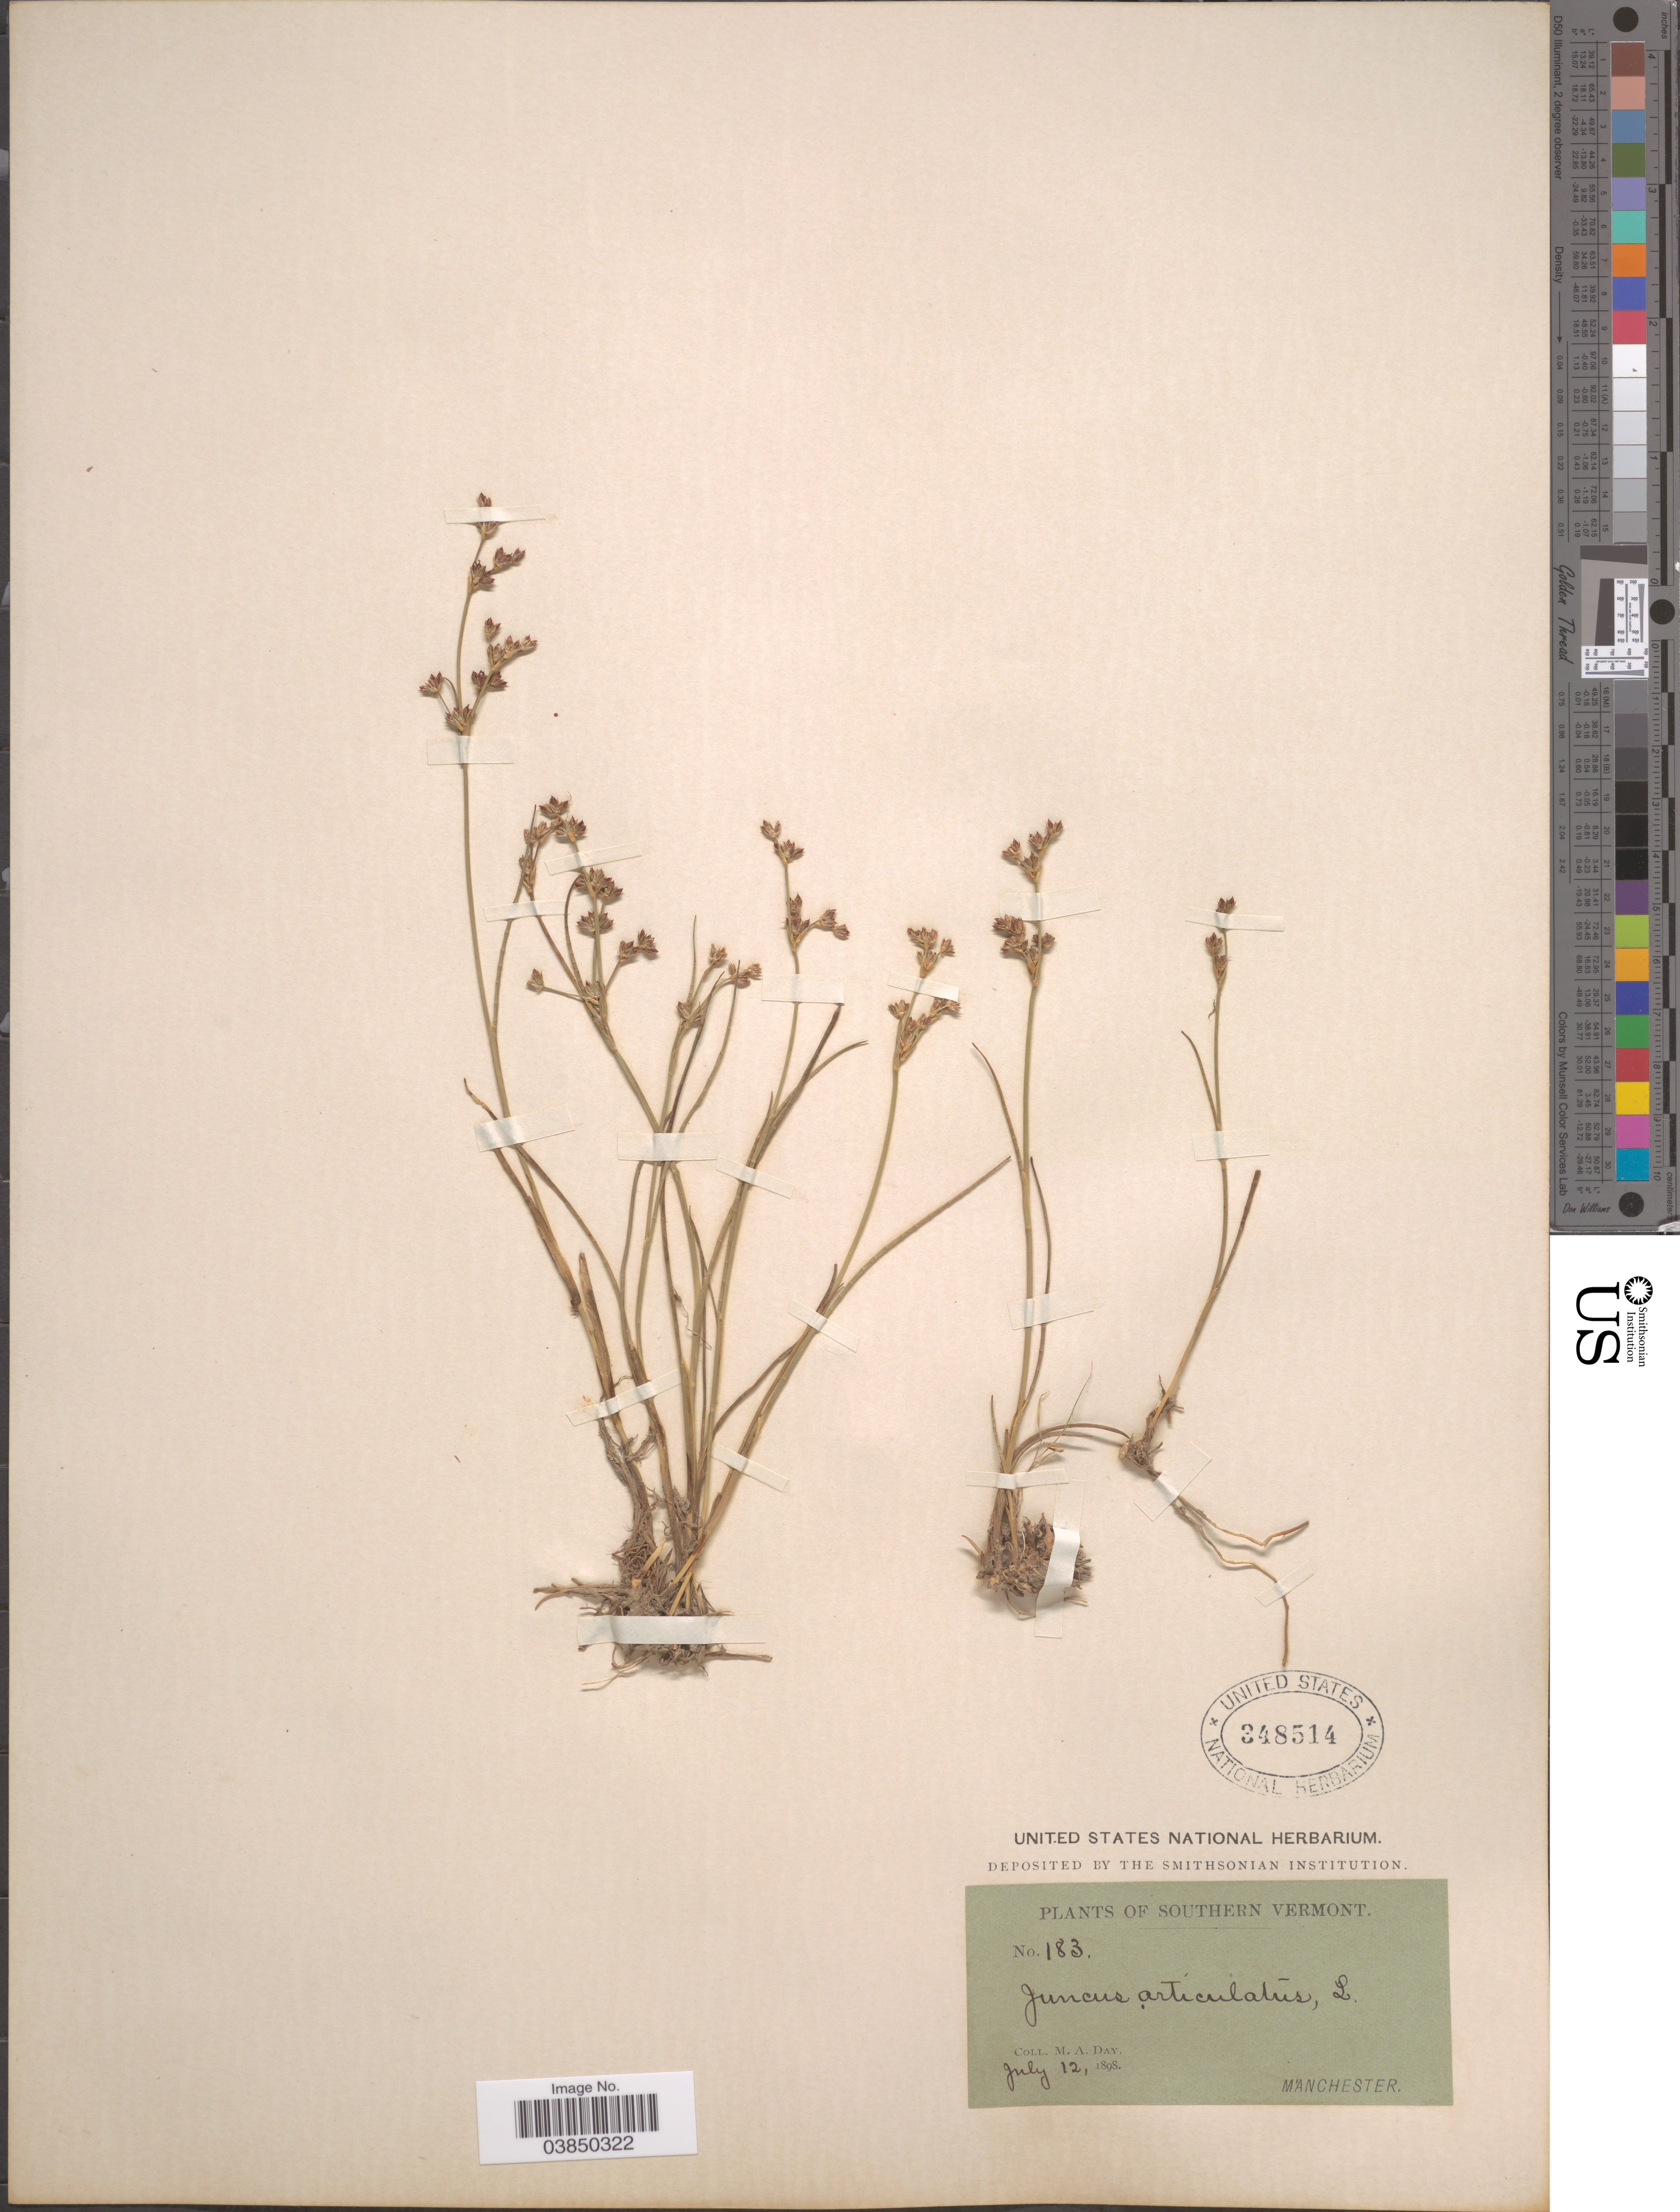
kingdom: Plantae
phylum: Tracheophyta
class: Liliopsida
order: Poales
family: Juncaceae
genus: Juncus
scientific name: Juncus articulatus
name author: L.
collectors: M. Day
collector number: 183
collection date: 1898-07-12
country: United States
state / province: Vermont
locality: Southern Vermont. Manchester.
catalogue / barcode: US 348514